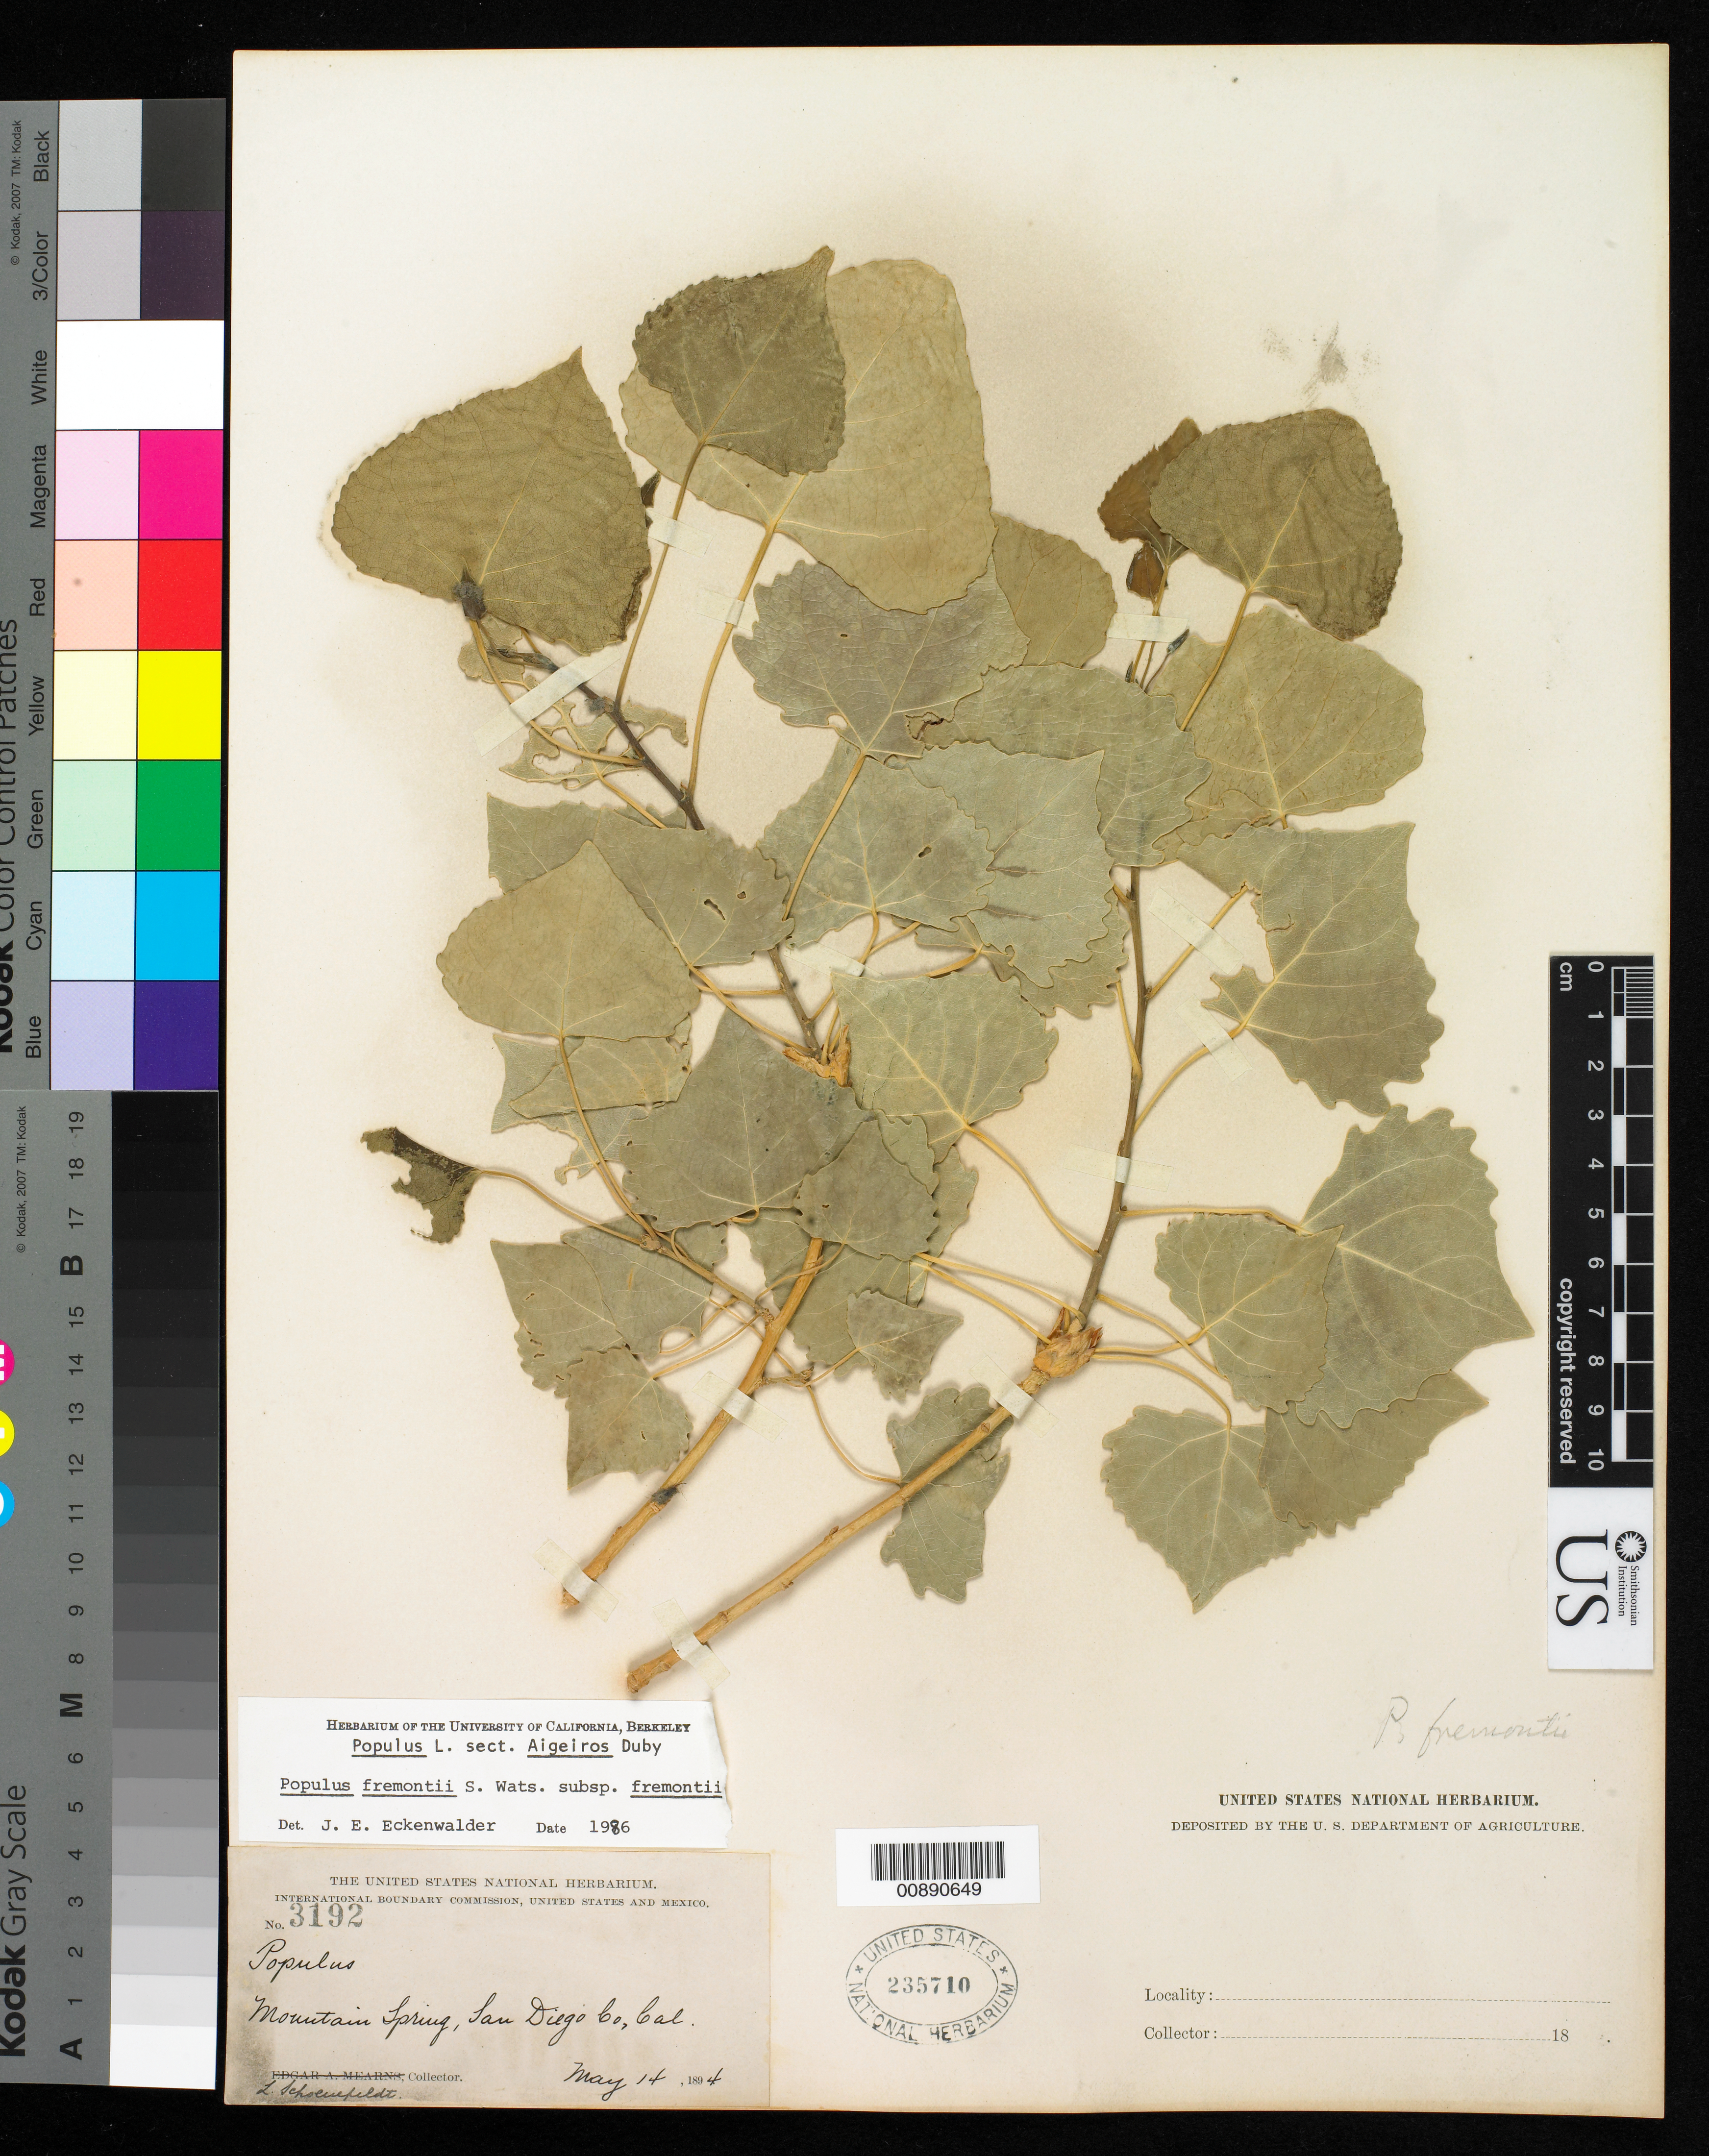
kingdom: Plantae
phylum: Tracheophyta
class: Magnoliopsida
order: Malpighiales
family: Salicaceae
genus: Populus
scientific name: Populus fremontii subsp. fremontii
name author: S. Watson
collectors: L. Schoenfeldt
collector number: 3192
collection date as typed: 14 May 1894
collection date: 1894-05-14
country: United States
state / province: California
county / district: San Diego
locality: Mountain Spring, San Diego County, California.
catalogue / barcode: US 235710